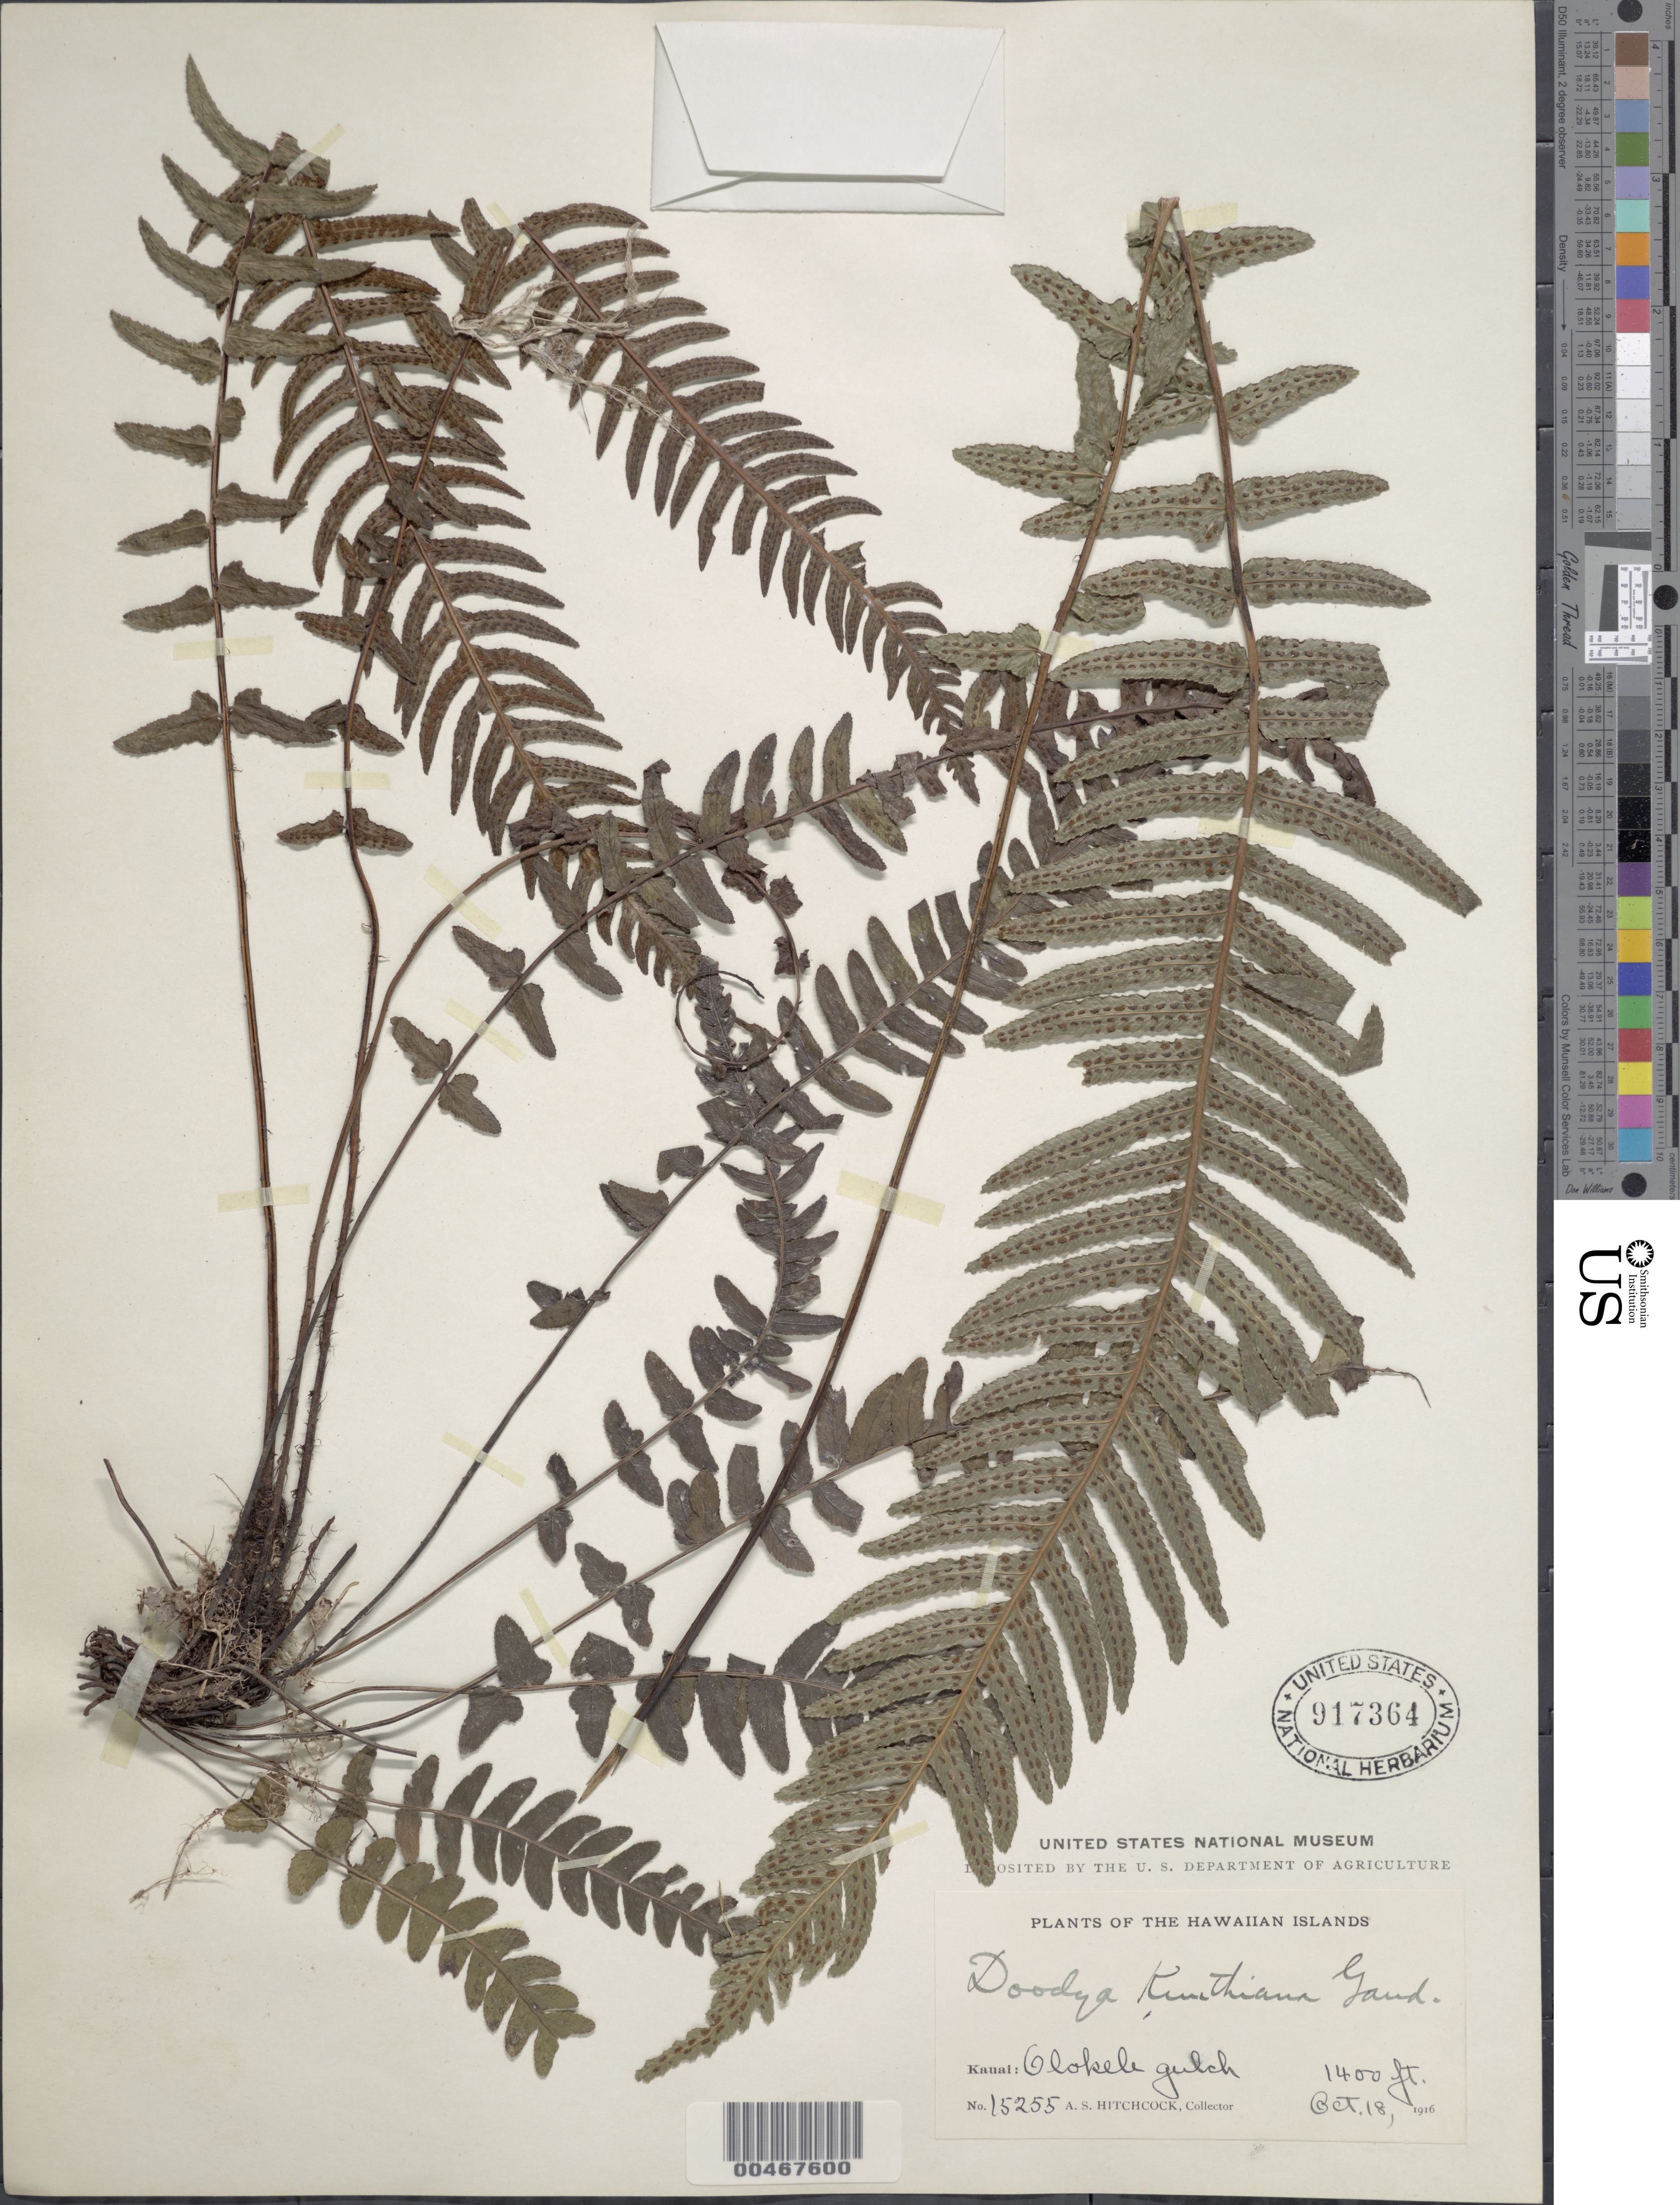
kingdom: Plantae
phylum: Tracheophyta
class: Polypodiopsida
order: Polypodiales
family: Blechnaceae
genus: Doodia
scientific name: Doodia kunthiana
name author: Gaudich.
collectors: A. S. Hitchcock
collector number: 15255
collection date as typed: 18 Oct 1916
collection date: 1916-10-18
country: United States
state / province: Hawaii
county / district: Kauai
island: Kaua'i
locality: Olokele Gulch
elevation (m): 427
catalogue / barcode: US 917364